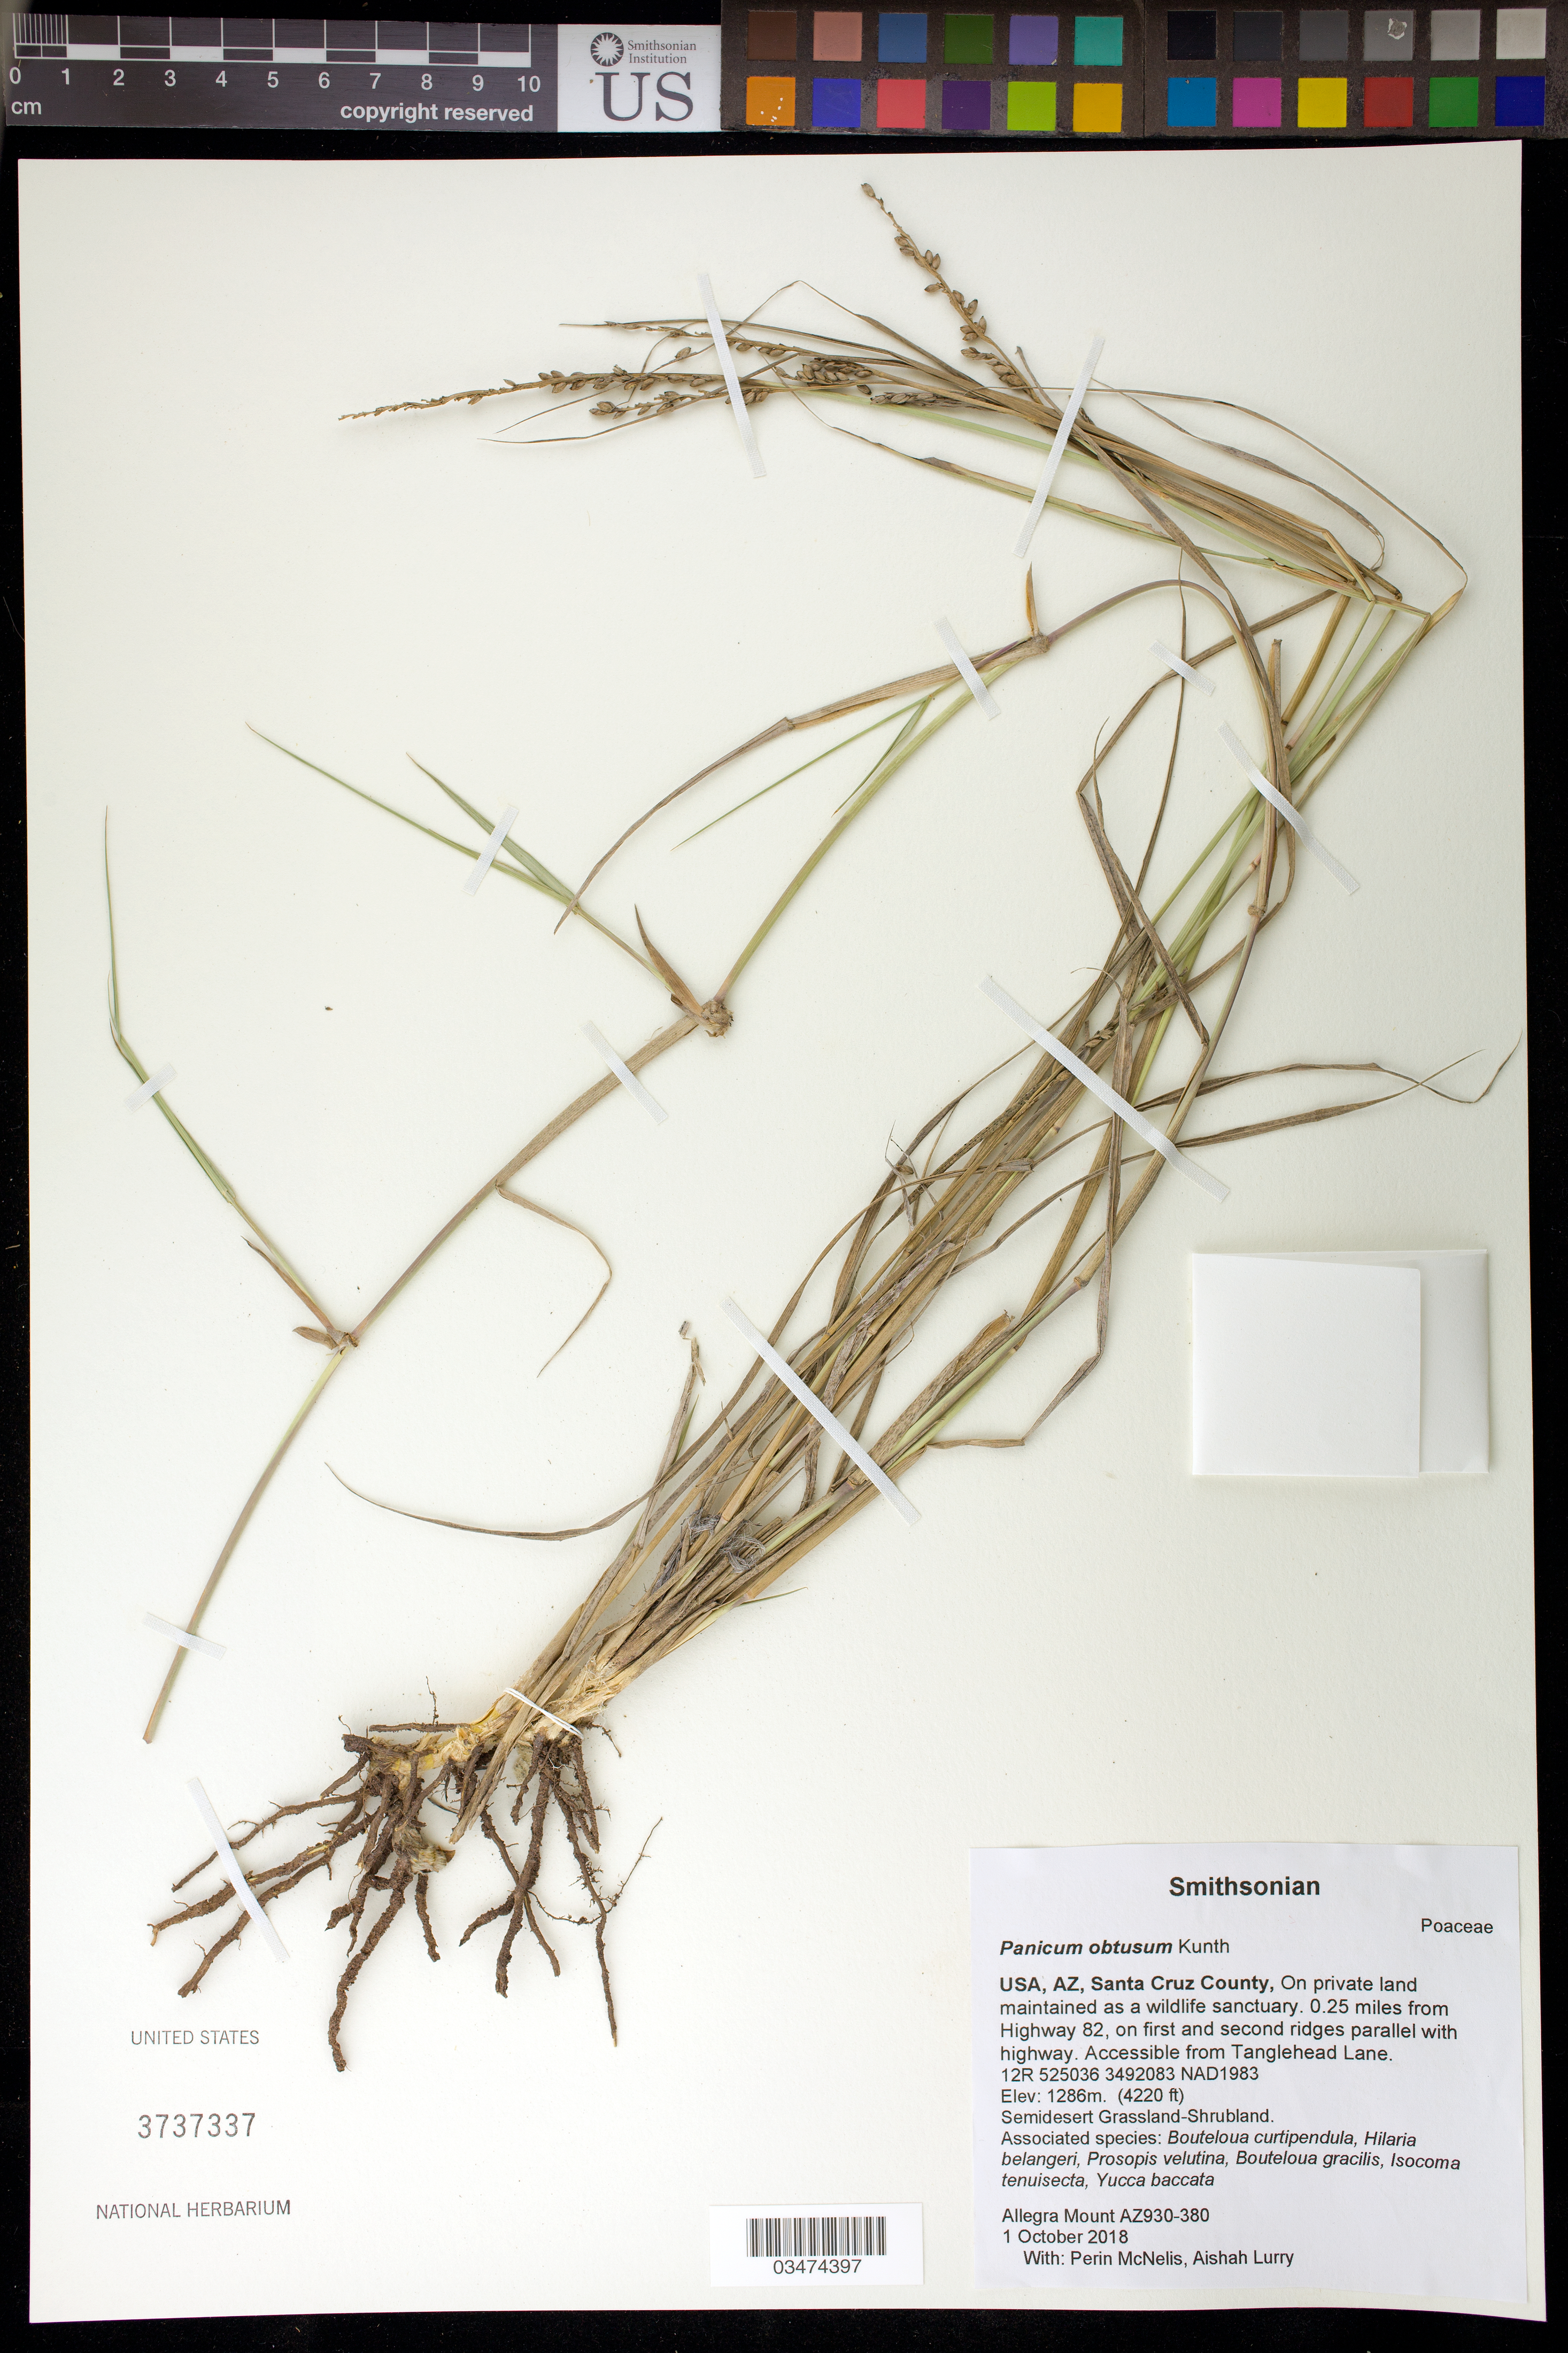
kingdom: Plantae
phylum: Tracheophyta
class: Liliopsida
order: Poales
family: Poaceae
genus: Panicum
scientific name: Panicum obtusum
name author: Kunth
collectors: A. Mount, P. McNelis & A. Lurry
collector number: AZ930-380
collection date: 2018-10-01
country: United States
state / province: Arizona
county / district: Santa Cruz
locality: On private land maintained as wildlife sanctuary, 0.25 mi. from Hwy 82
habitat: Semidesert Grassland-Shrubland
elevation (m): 1286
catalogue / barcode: US 3737337